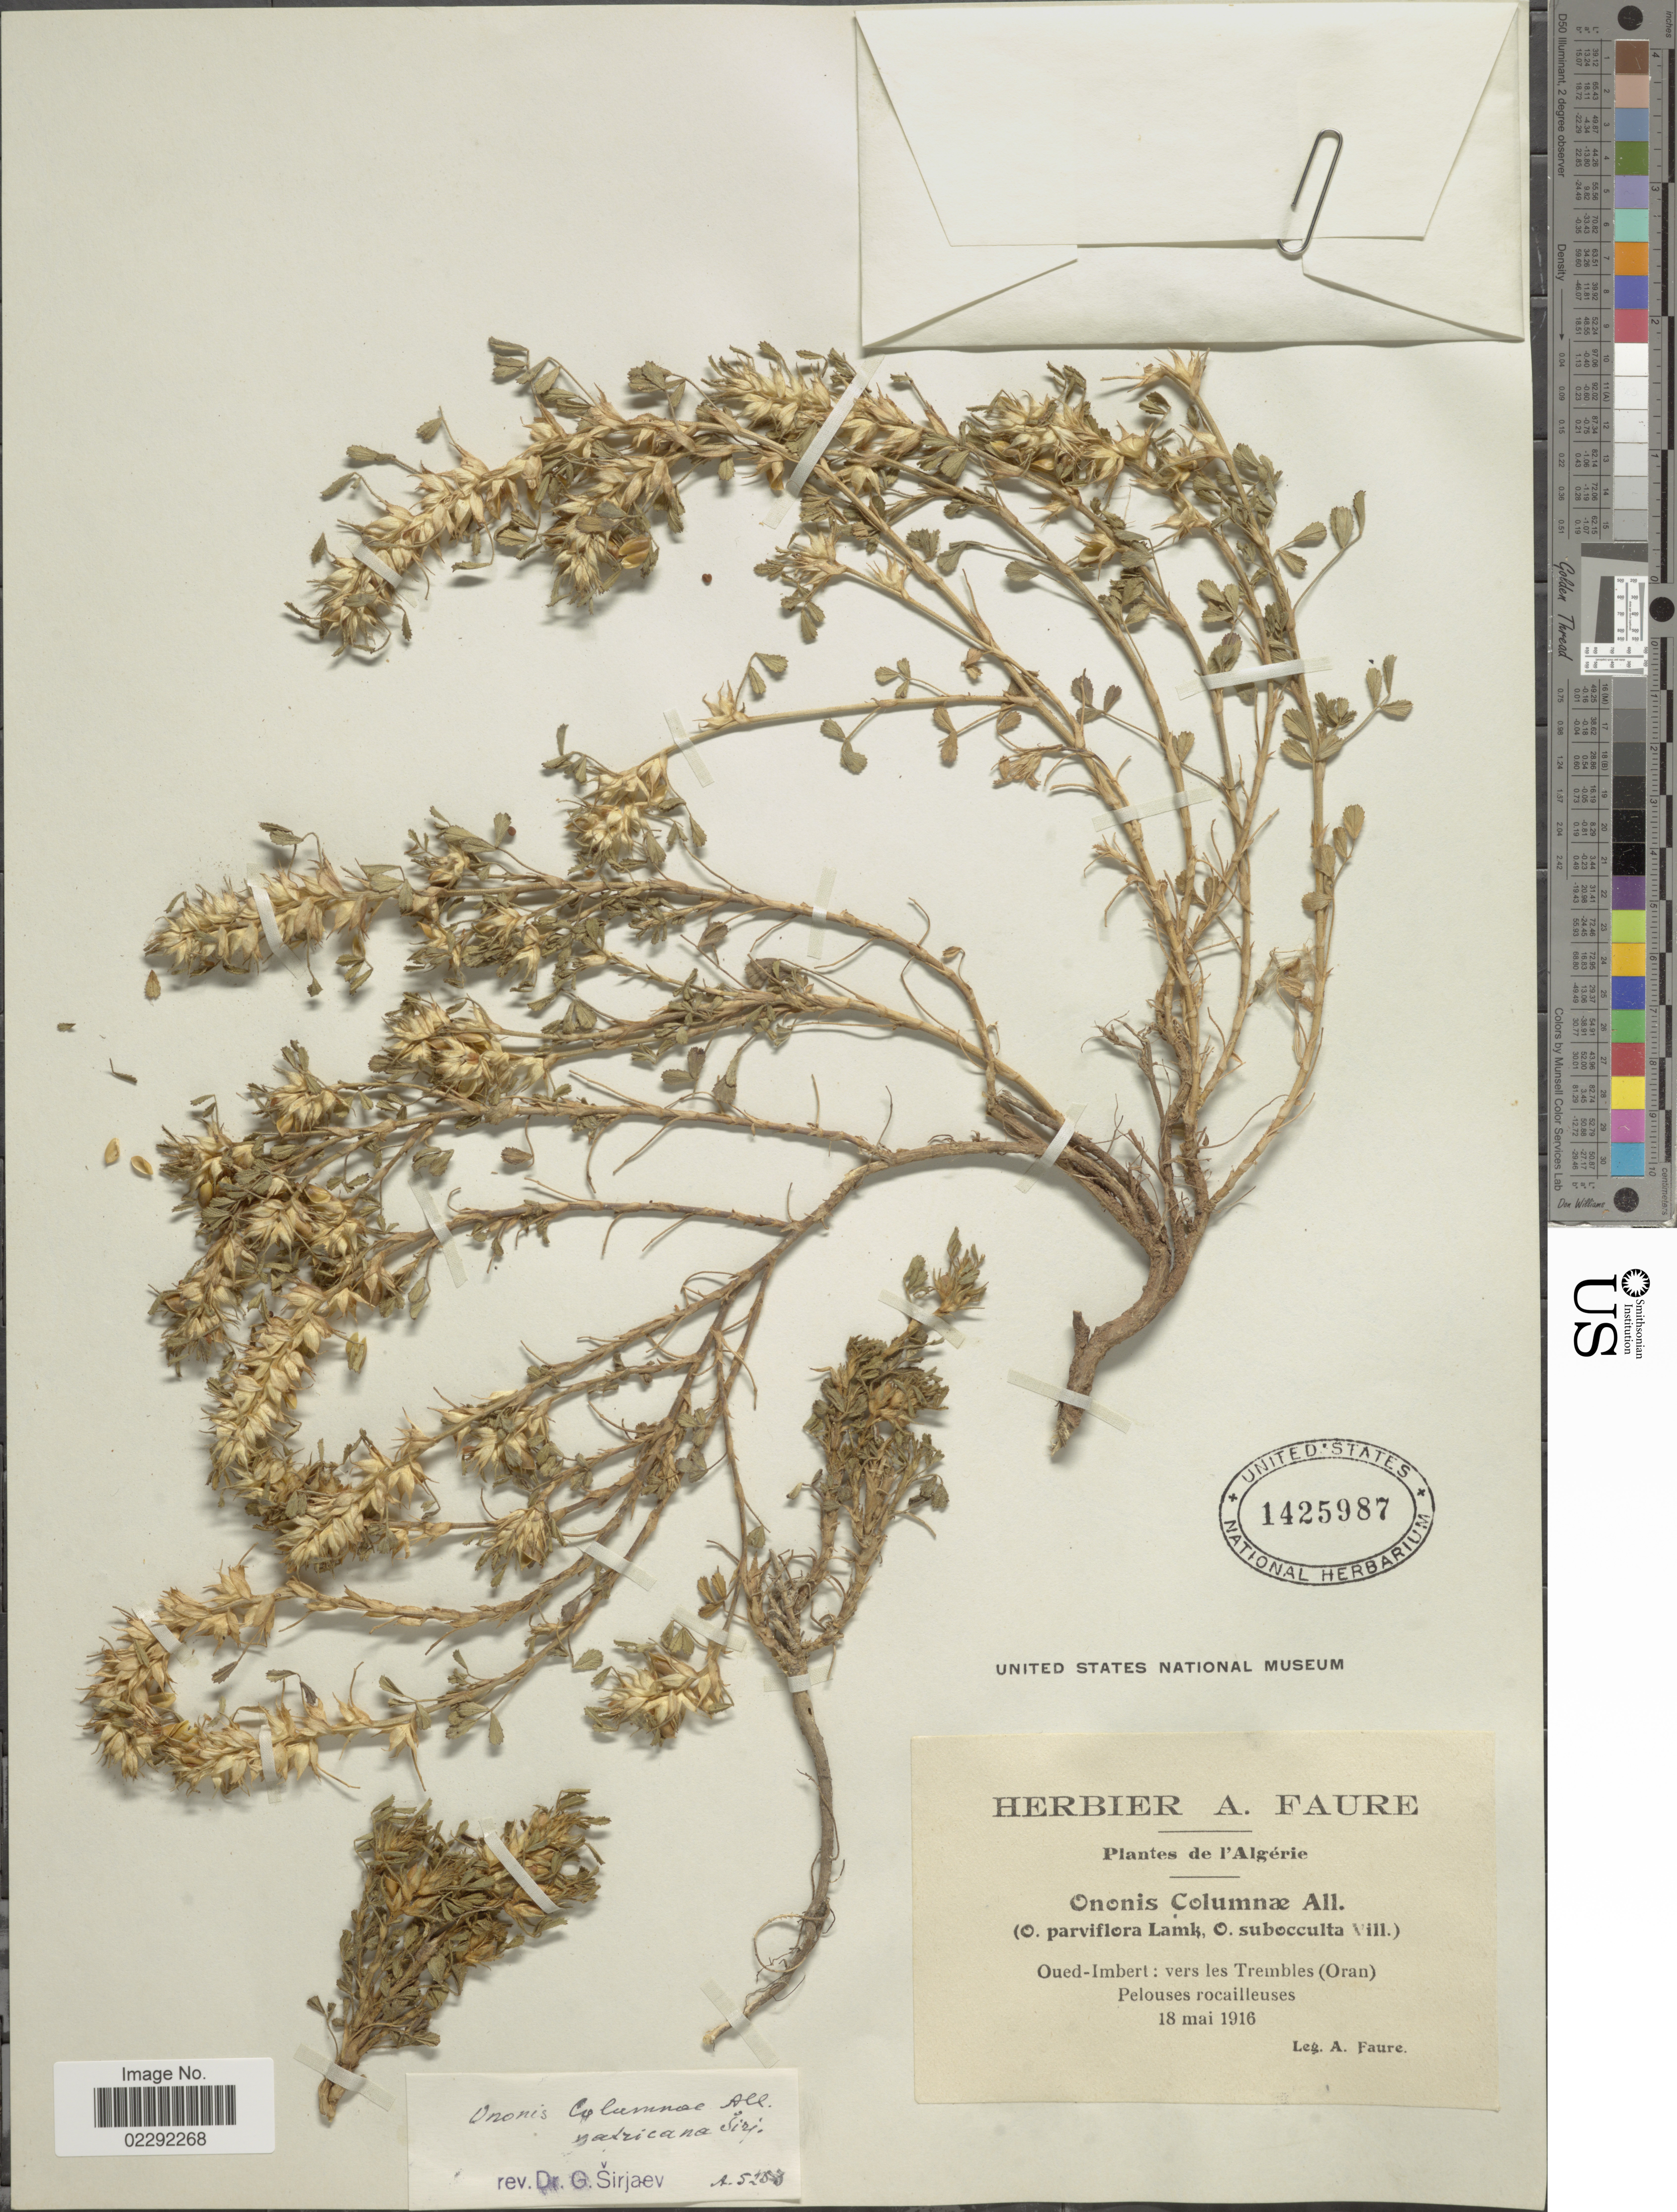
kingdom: Plantae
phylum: Tracheophyta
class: Magnoliopsida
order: Fabales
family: Fabaceae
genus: Ononis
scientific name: Ononis columnae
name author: All.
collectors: A. Faure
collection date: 1916-05-18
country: Algeria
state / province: Oran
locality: Oued-Imbert: vers les Trembles (Oran)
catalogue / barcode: US 1425987